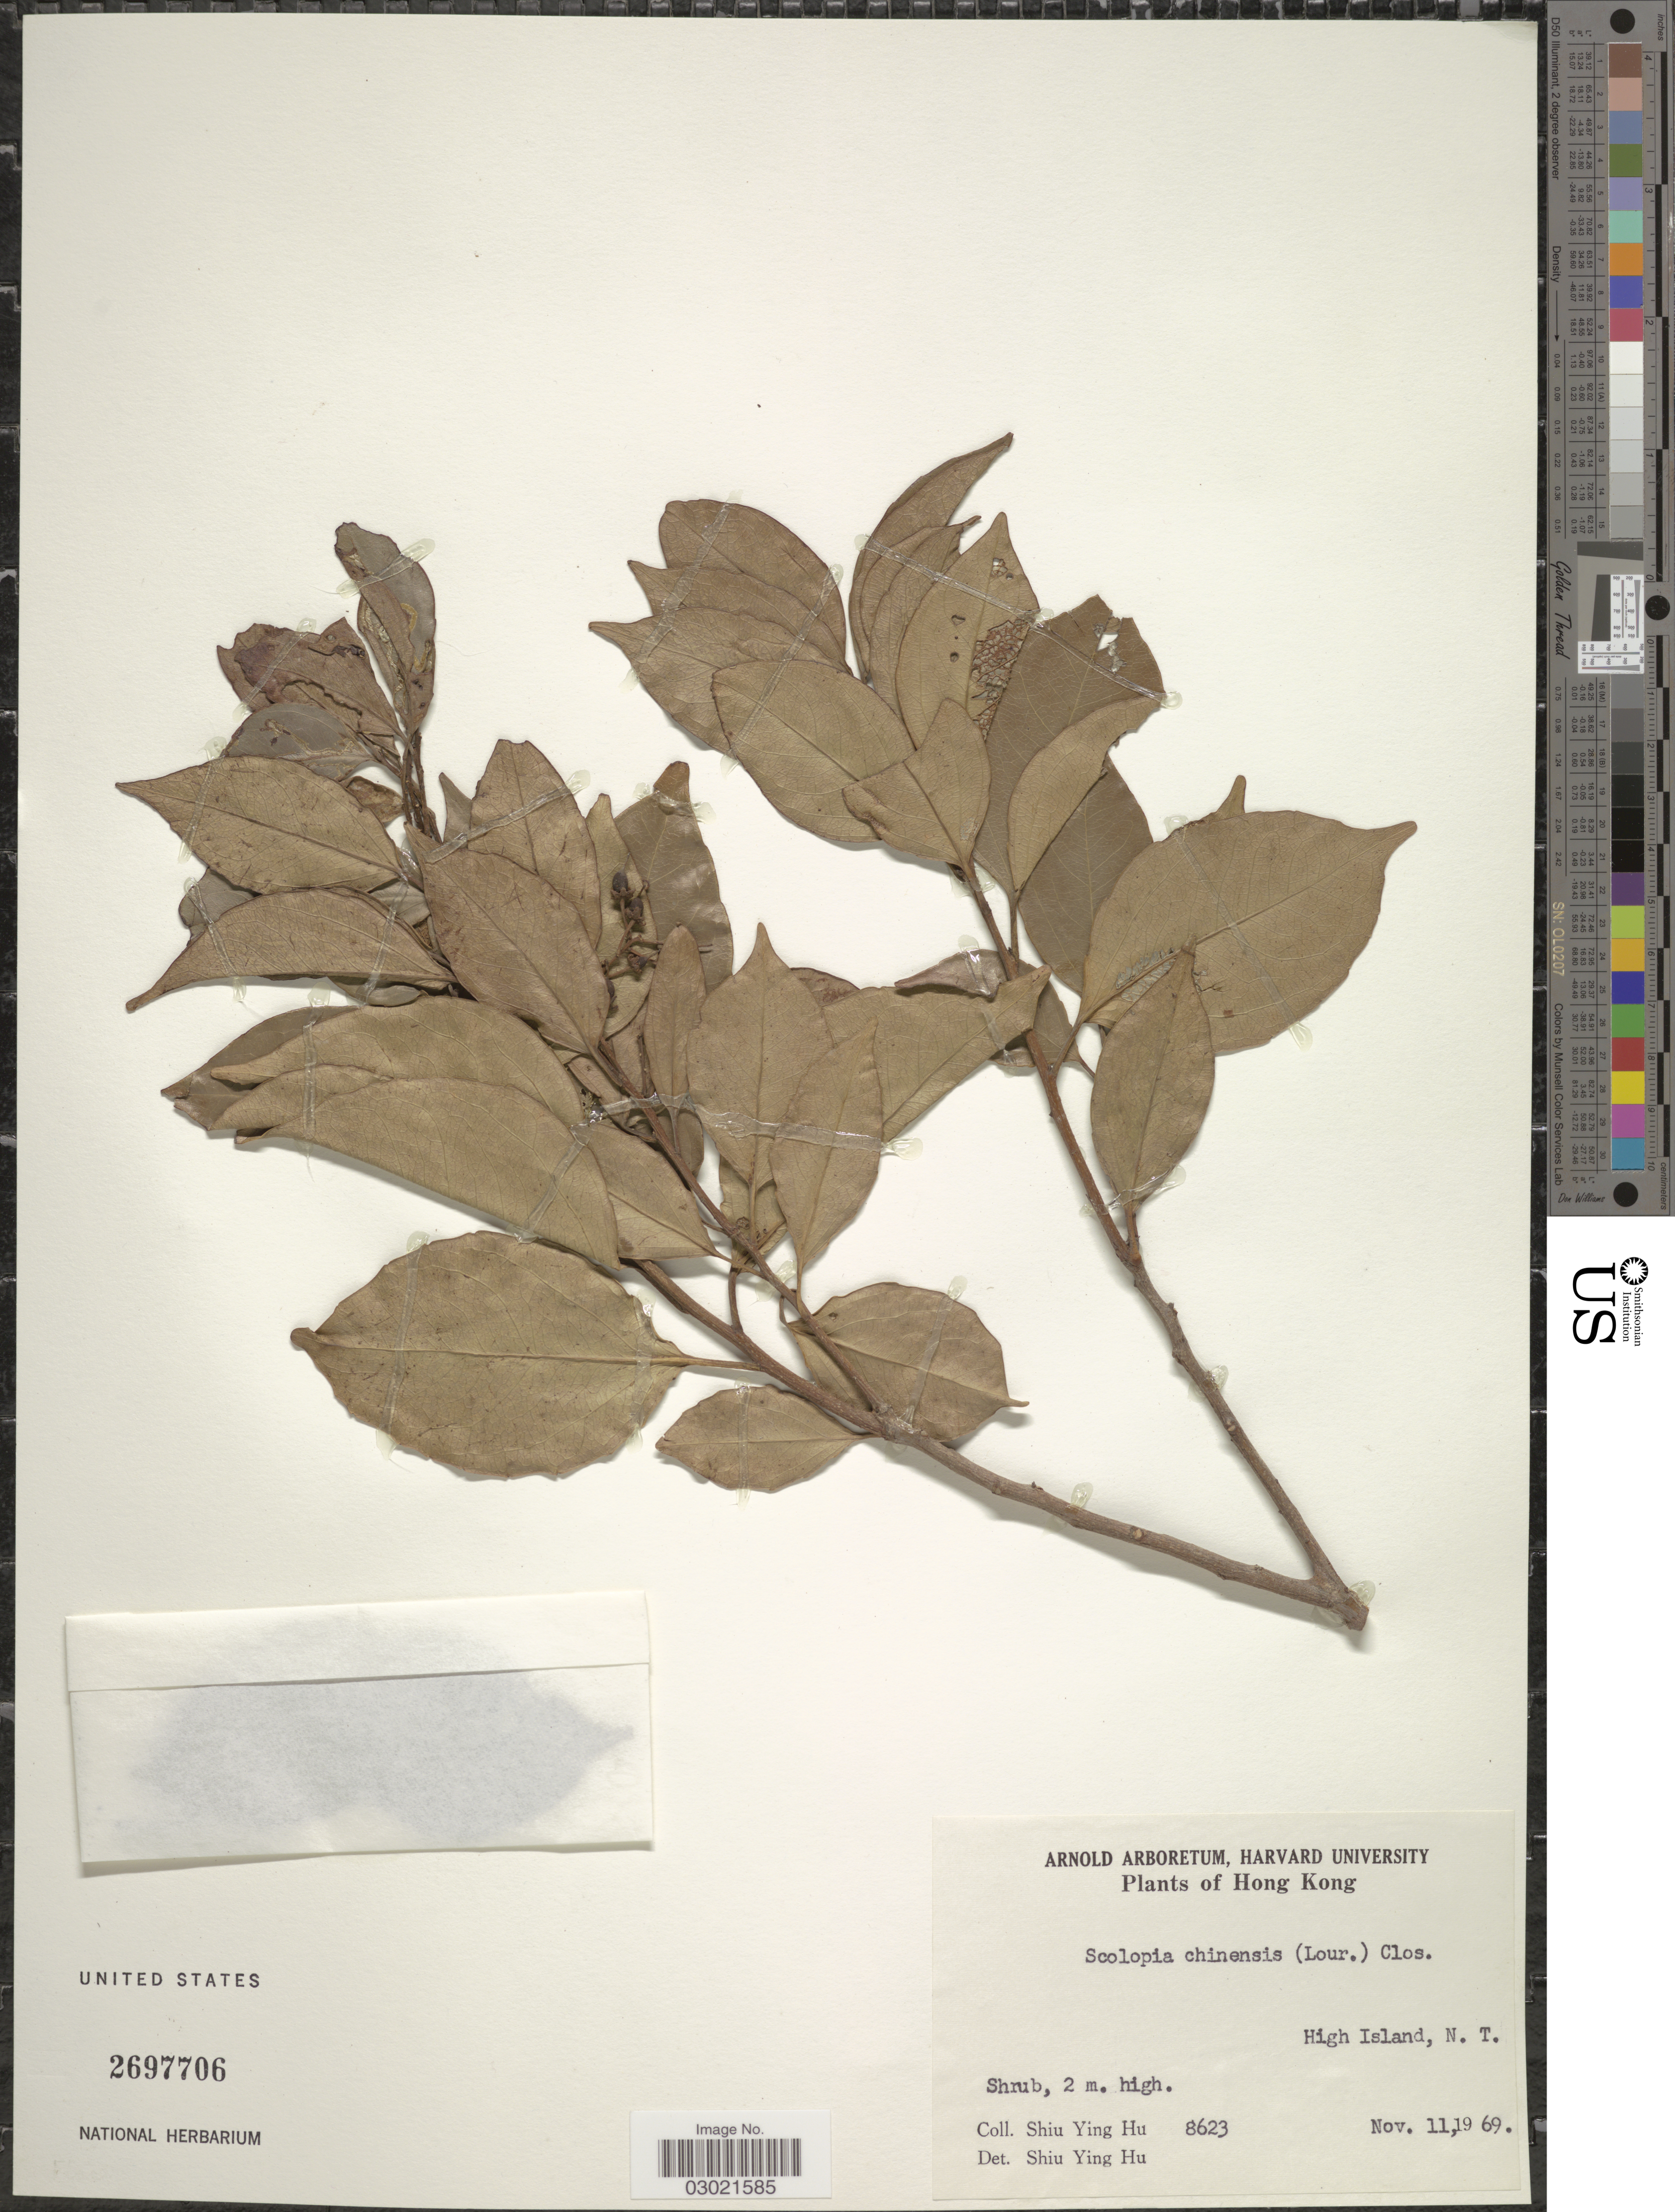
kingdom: Plantae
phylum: Tracheophyta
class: Magnoliopsida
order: Malpighiales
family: Salicaceae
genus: Scolopia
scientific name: Scolopia chinensis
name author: (Lour.) Clos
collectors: S. Y. Hu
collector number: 8623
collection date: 1969-11-11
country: China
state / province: Hong Kong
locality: High Island, N.T.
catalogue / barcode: US 2697706